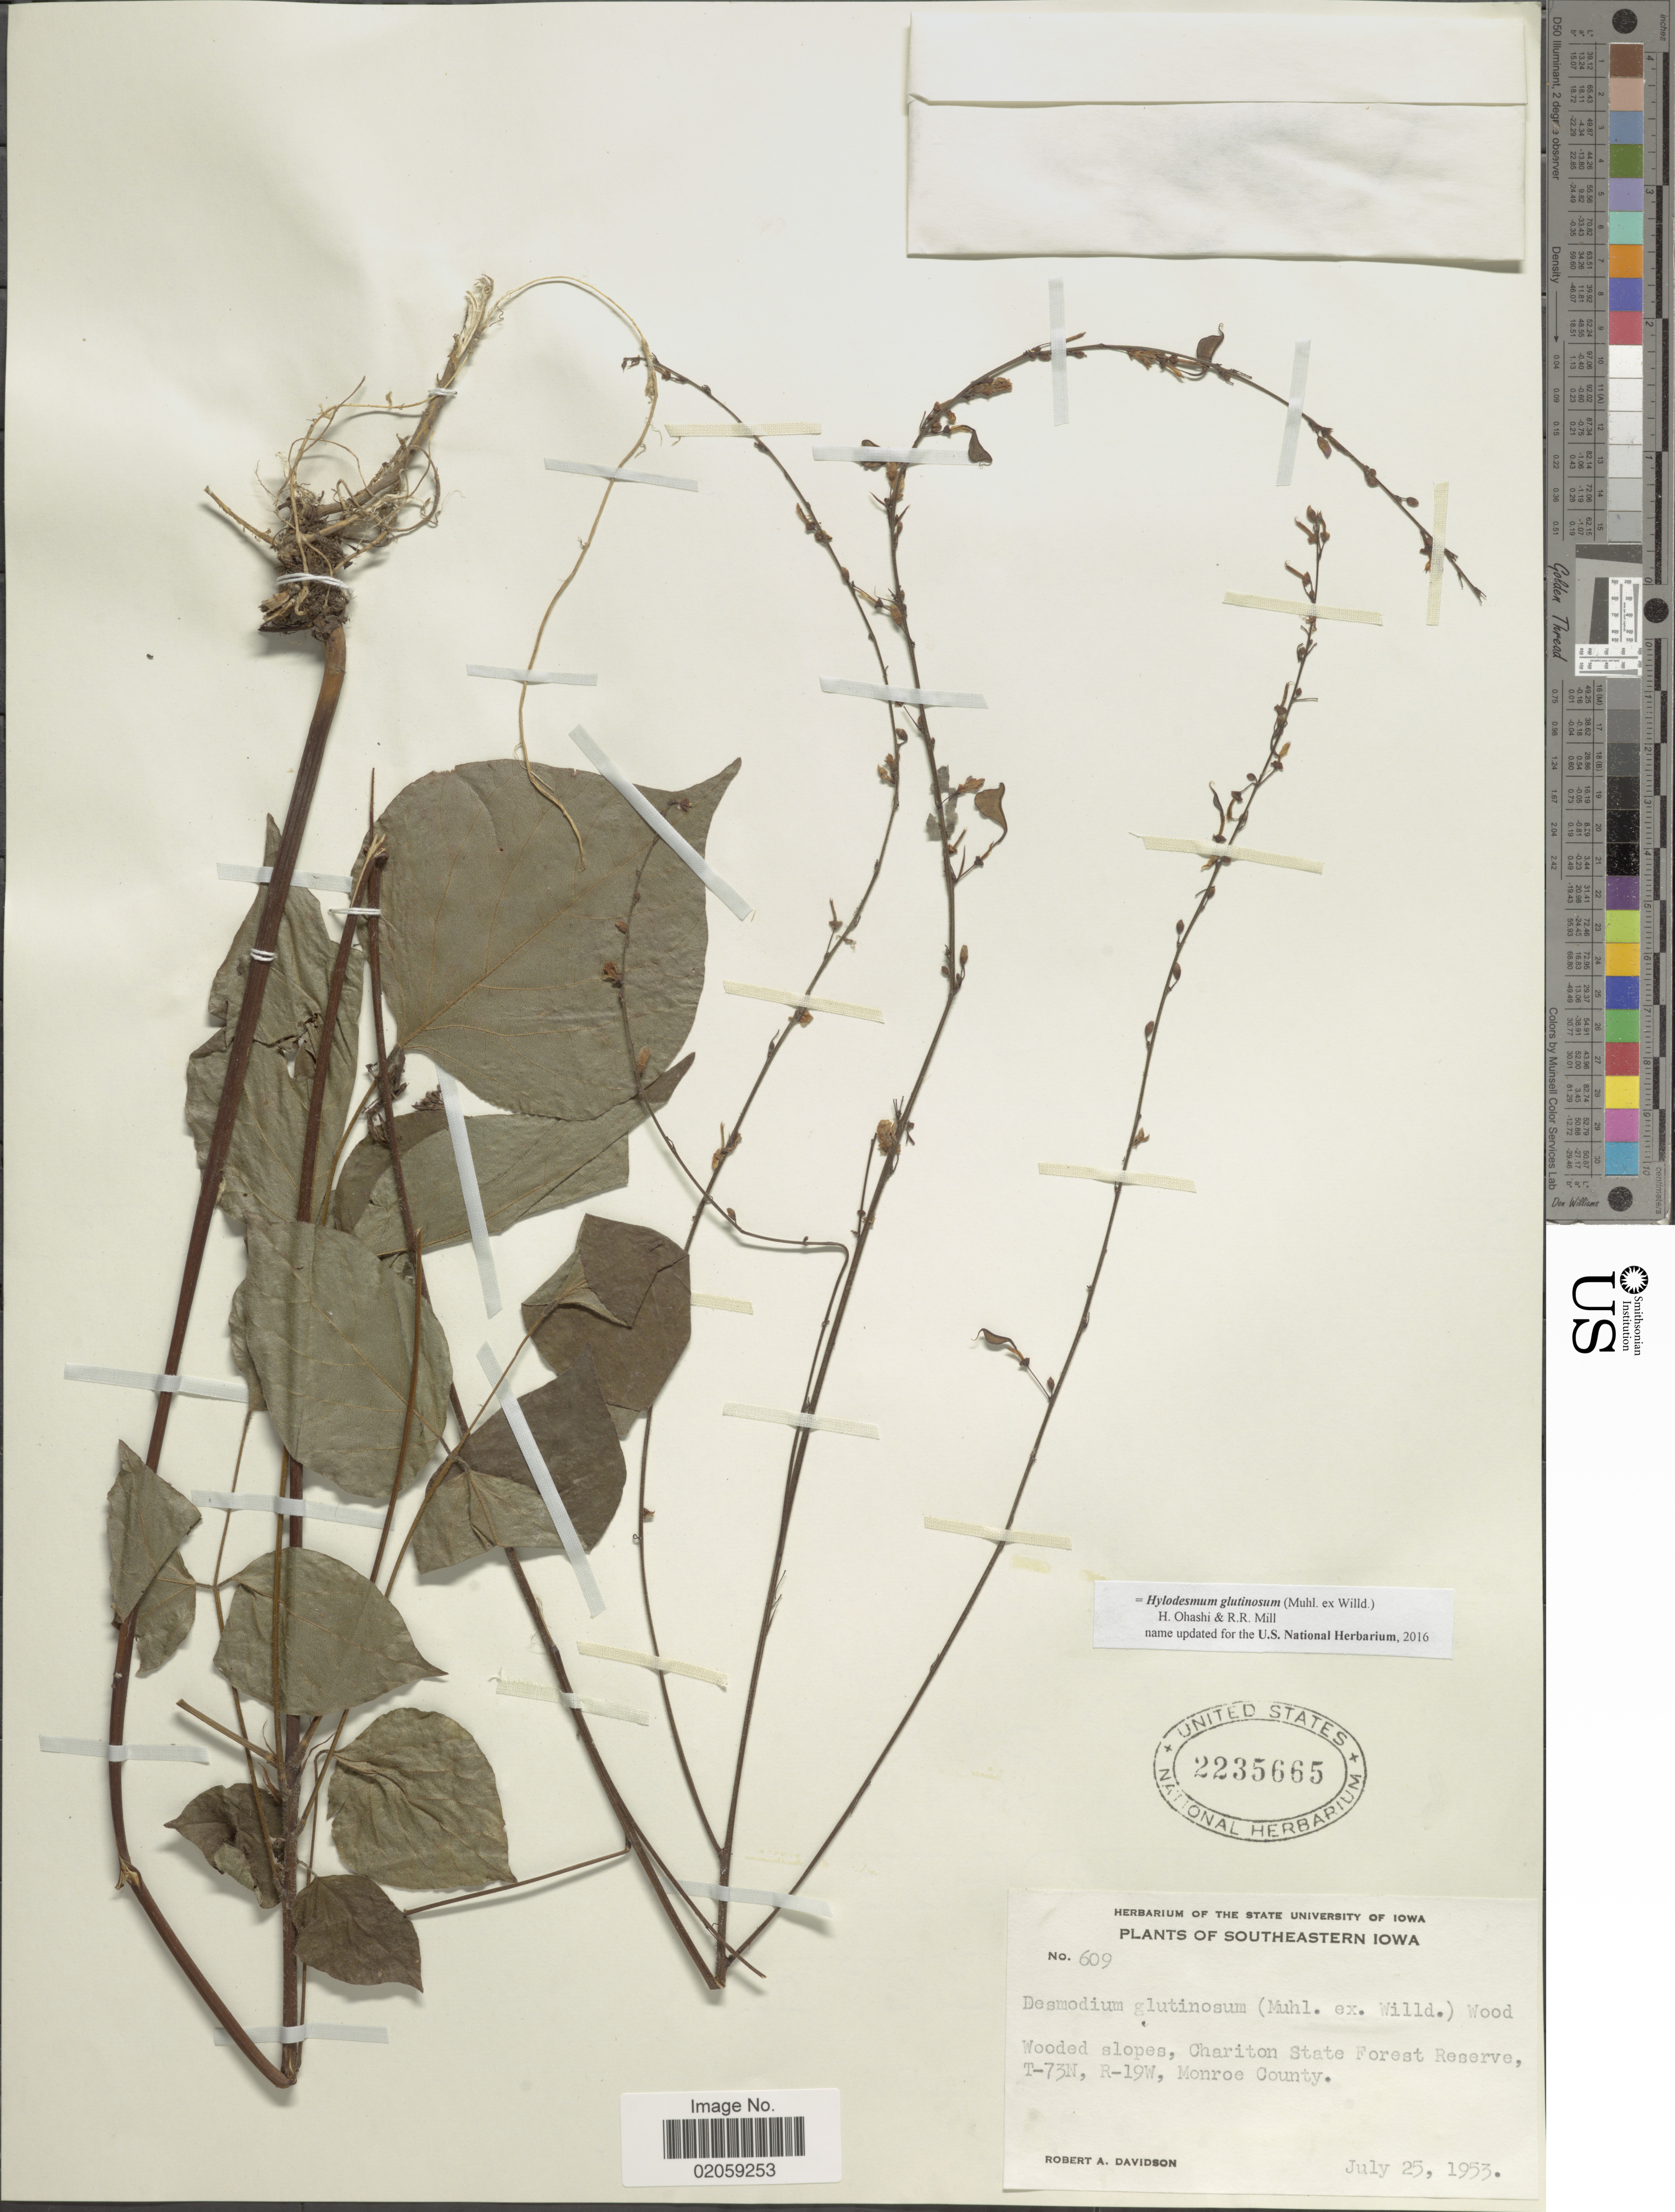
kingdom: Plantae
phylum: Tracheophyta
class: Magnoliopsida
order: Fabales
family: Fabaceae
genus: Hylodesmum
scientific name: Hylodesmum glutinosum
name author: (Muhl. ex Willd.) H. Ohashi & R.R. Mill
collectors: R. A. Davidson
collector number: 609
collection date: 1953-07-25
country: United States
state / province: Iowa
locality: Southeastern Iowa, Chariton State Forest Reserve, T-73N, R-19W, Monroe County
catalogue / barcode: US 2235665